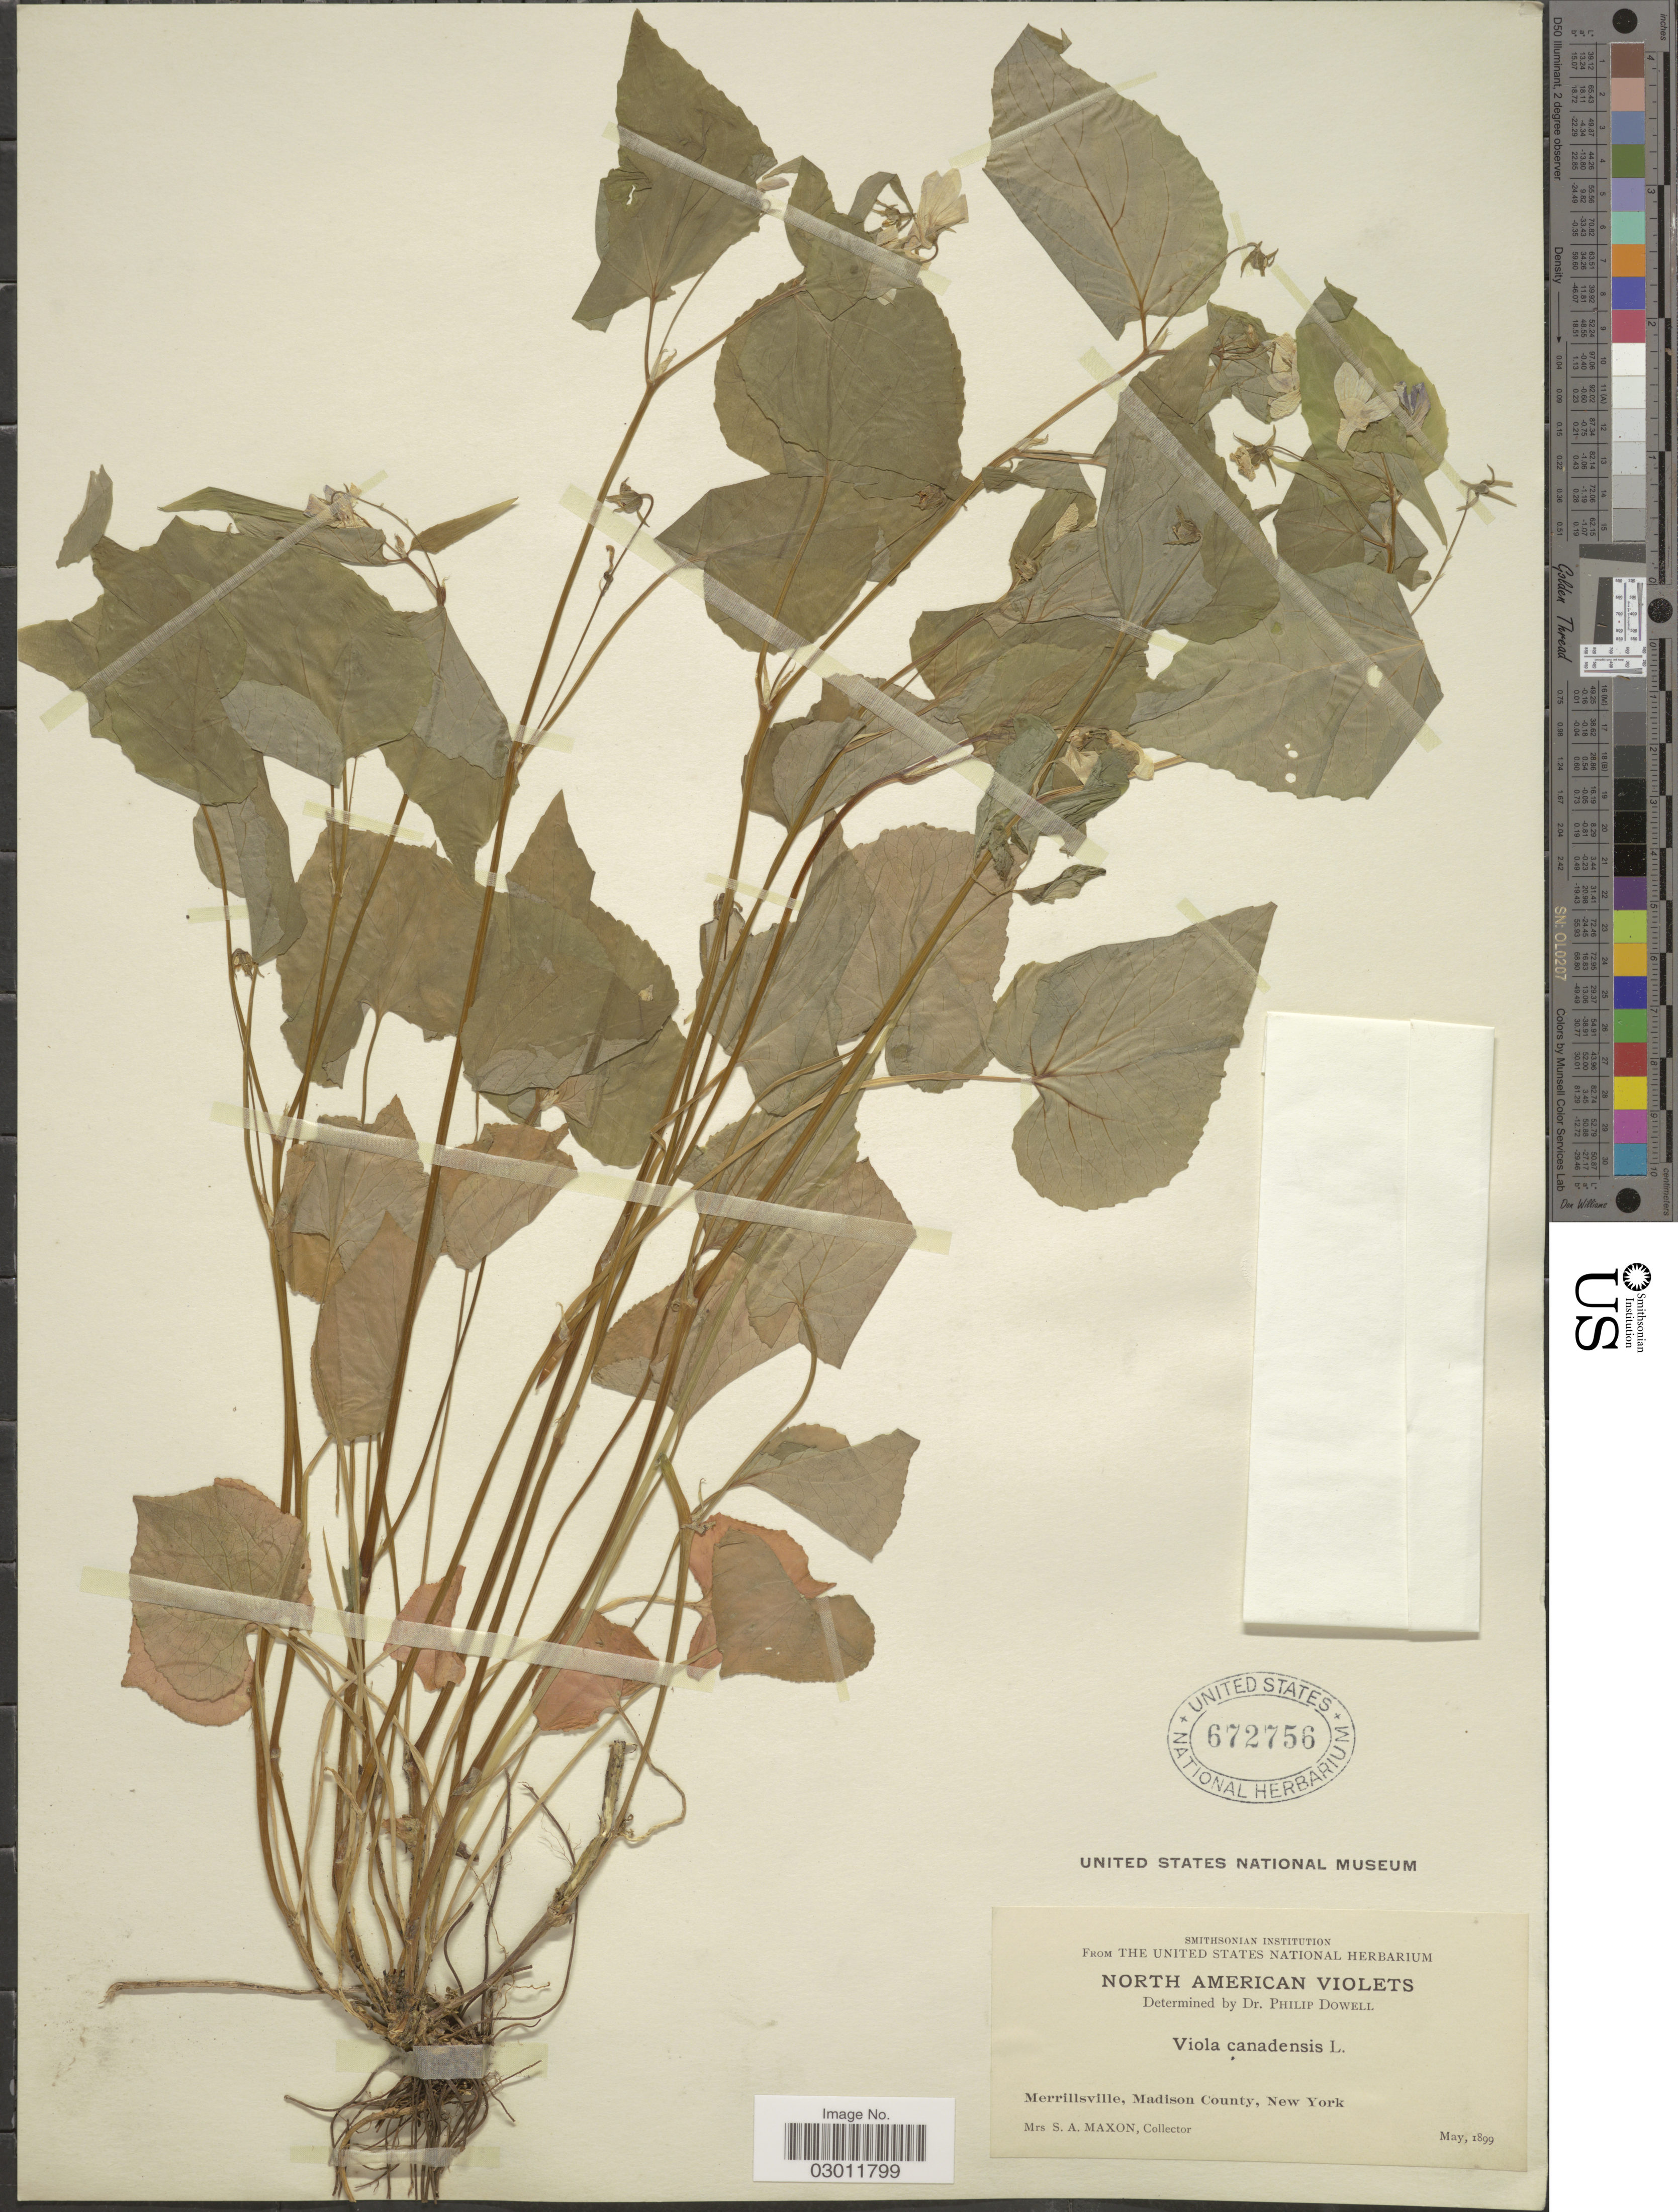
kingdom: Plantae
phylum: Tracheophyta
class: Magnoliopsida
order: Malpighiales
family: Violaceae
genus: Viola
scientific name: Viola canadensis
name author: L.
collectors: S. Maxon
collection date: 1899-05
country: United States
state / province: New York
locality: Merrillsville, Madison County.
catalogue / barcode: US 672756